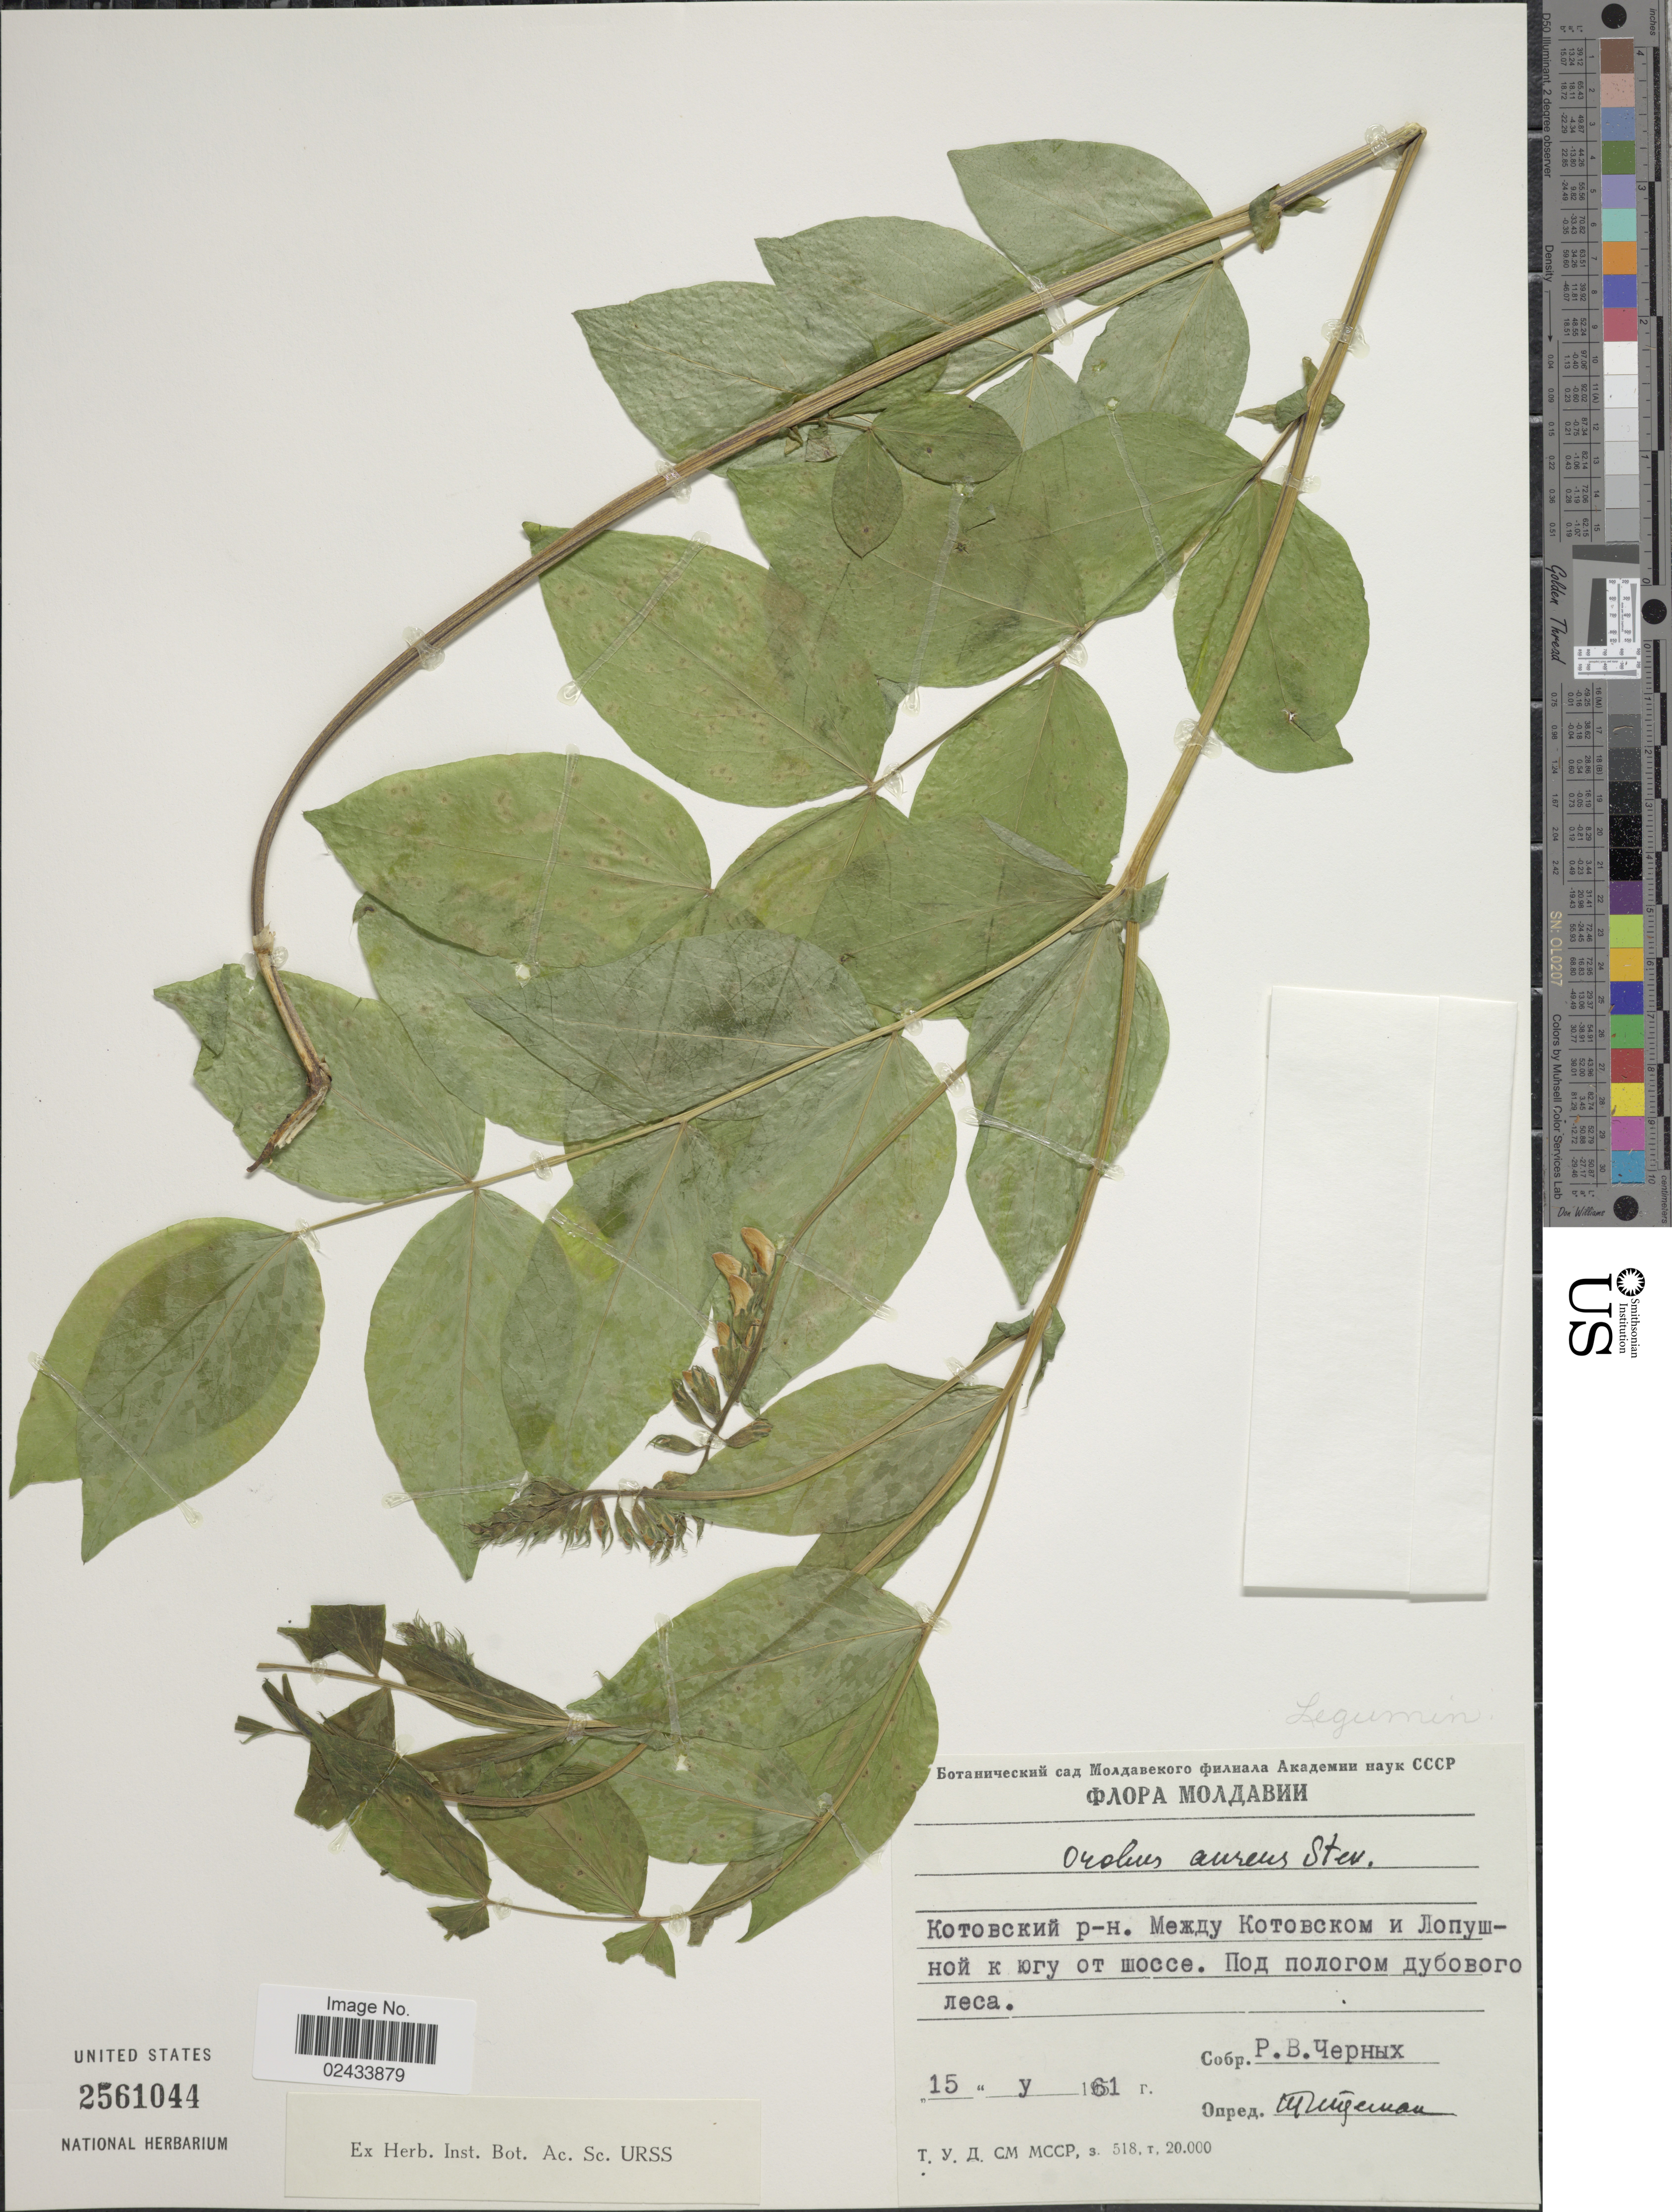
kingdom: Plantae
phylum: Tracheophyta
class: Magnoliopsida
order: Fabales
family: Fabaceae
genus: Lathyrus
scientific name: Lathyrus aureus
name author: (Steven) Bornm.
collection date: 1961-05-15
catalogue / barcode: US 2561044